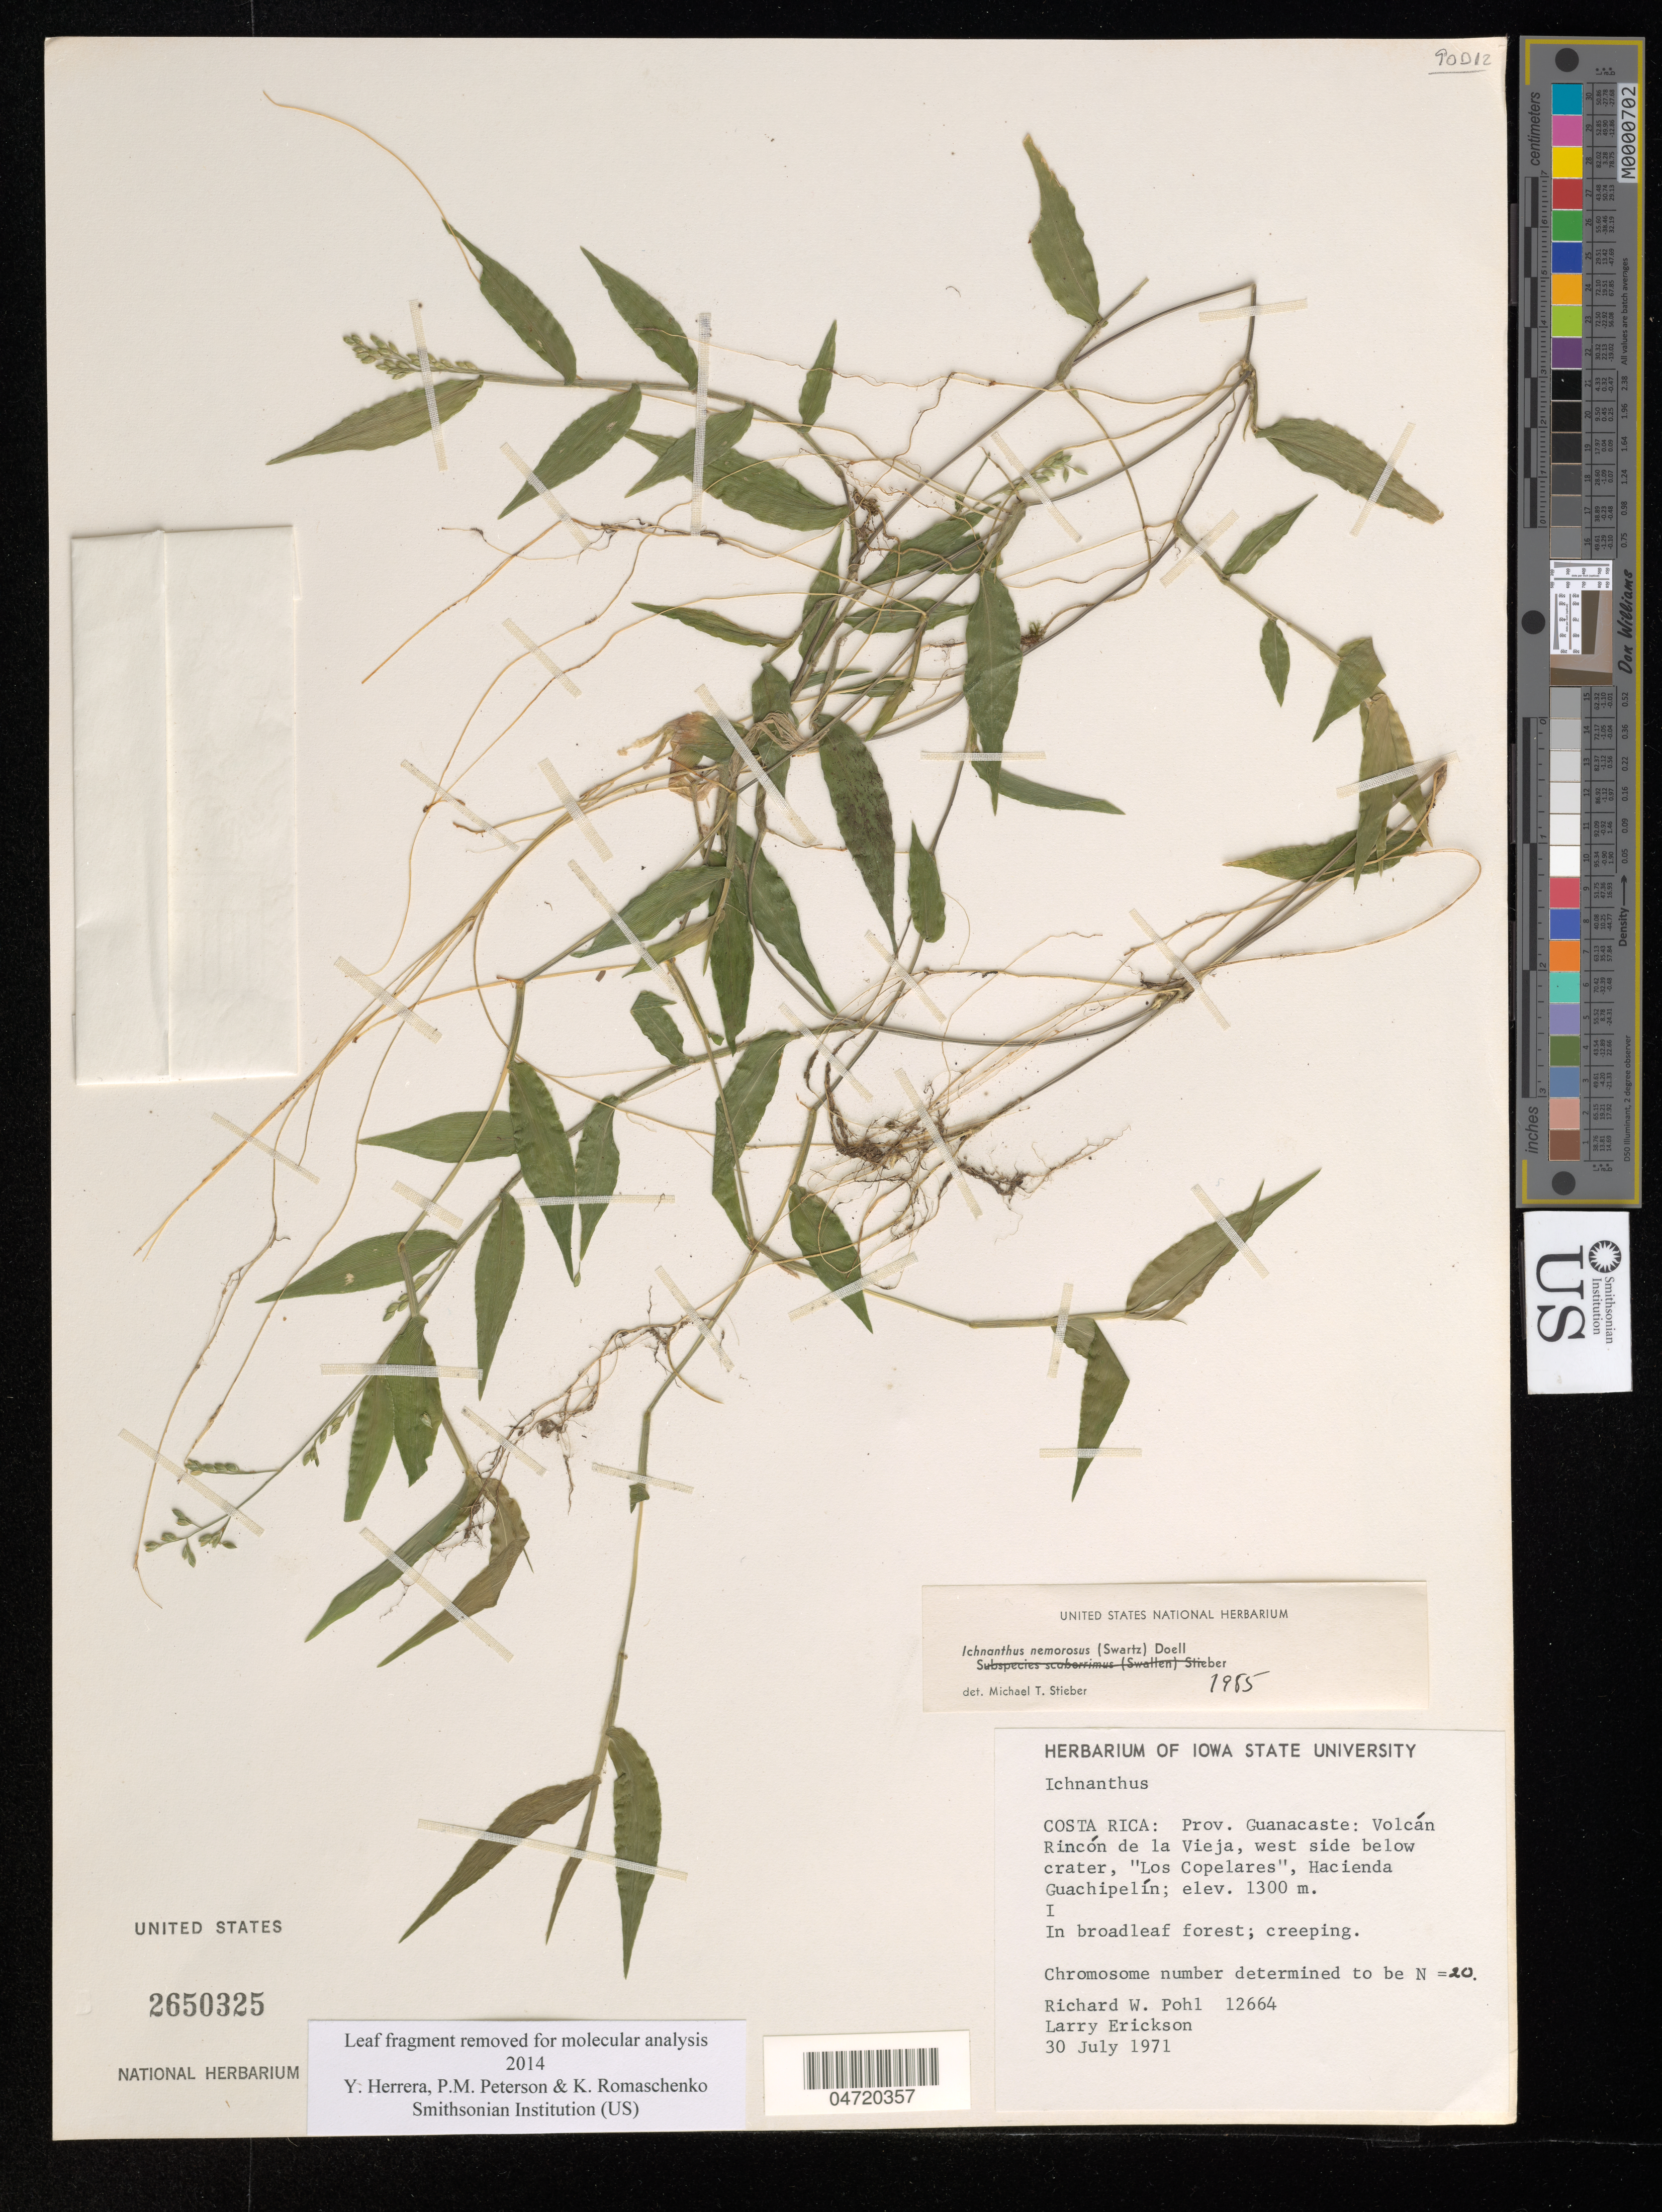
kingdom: Plantae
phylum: Tracheophyta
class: Liliopsida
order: Poales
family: Poaceae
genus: Ichnanthus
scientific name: Ichnanthus nemorosus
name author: (Sw.) Döll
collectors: R. W. Pohl & L. Erickson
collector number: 12664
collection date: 1971-07-30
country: Costa Rica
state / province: Guanacaste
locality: Volcán Rincón de la Vieja, west side below crater, "Los Copelares", Hacienda Guachipelin.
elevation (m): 1300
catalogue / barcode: US 2650325